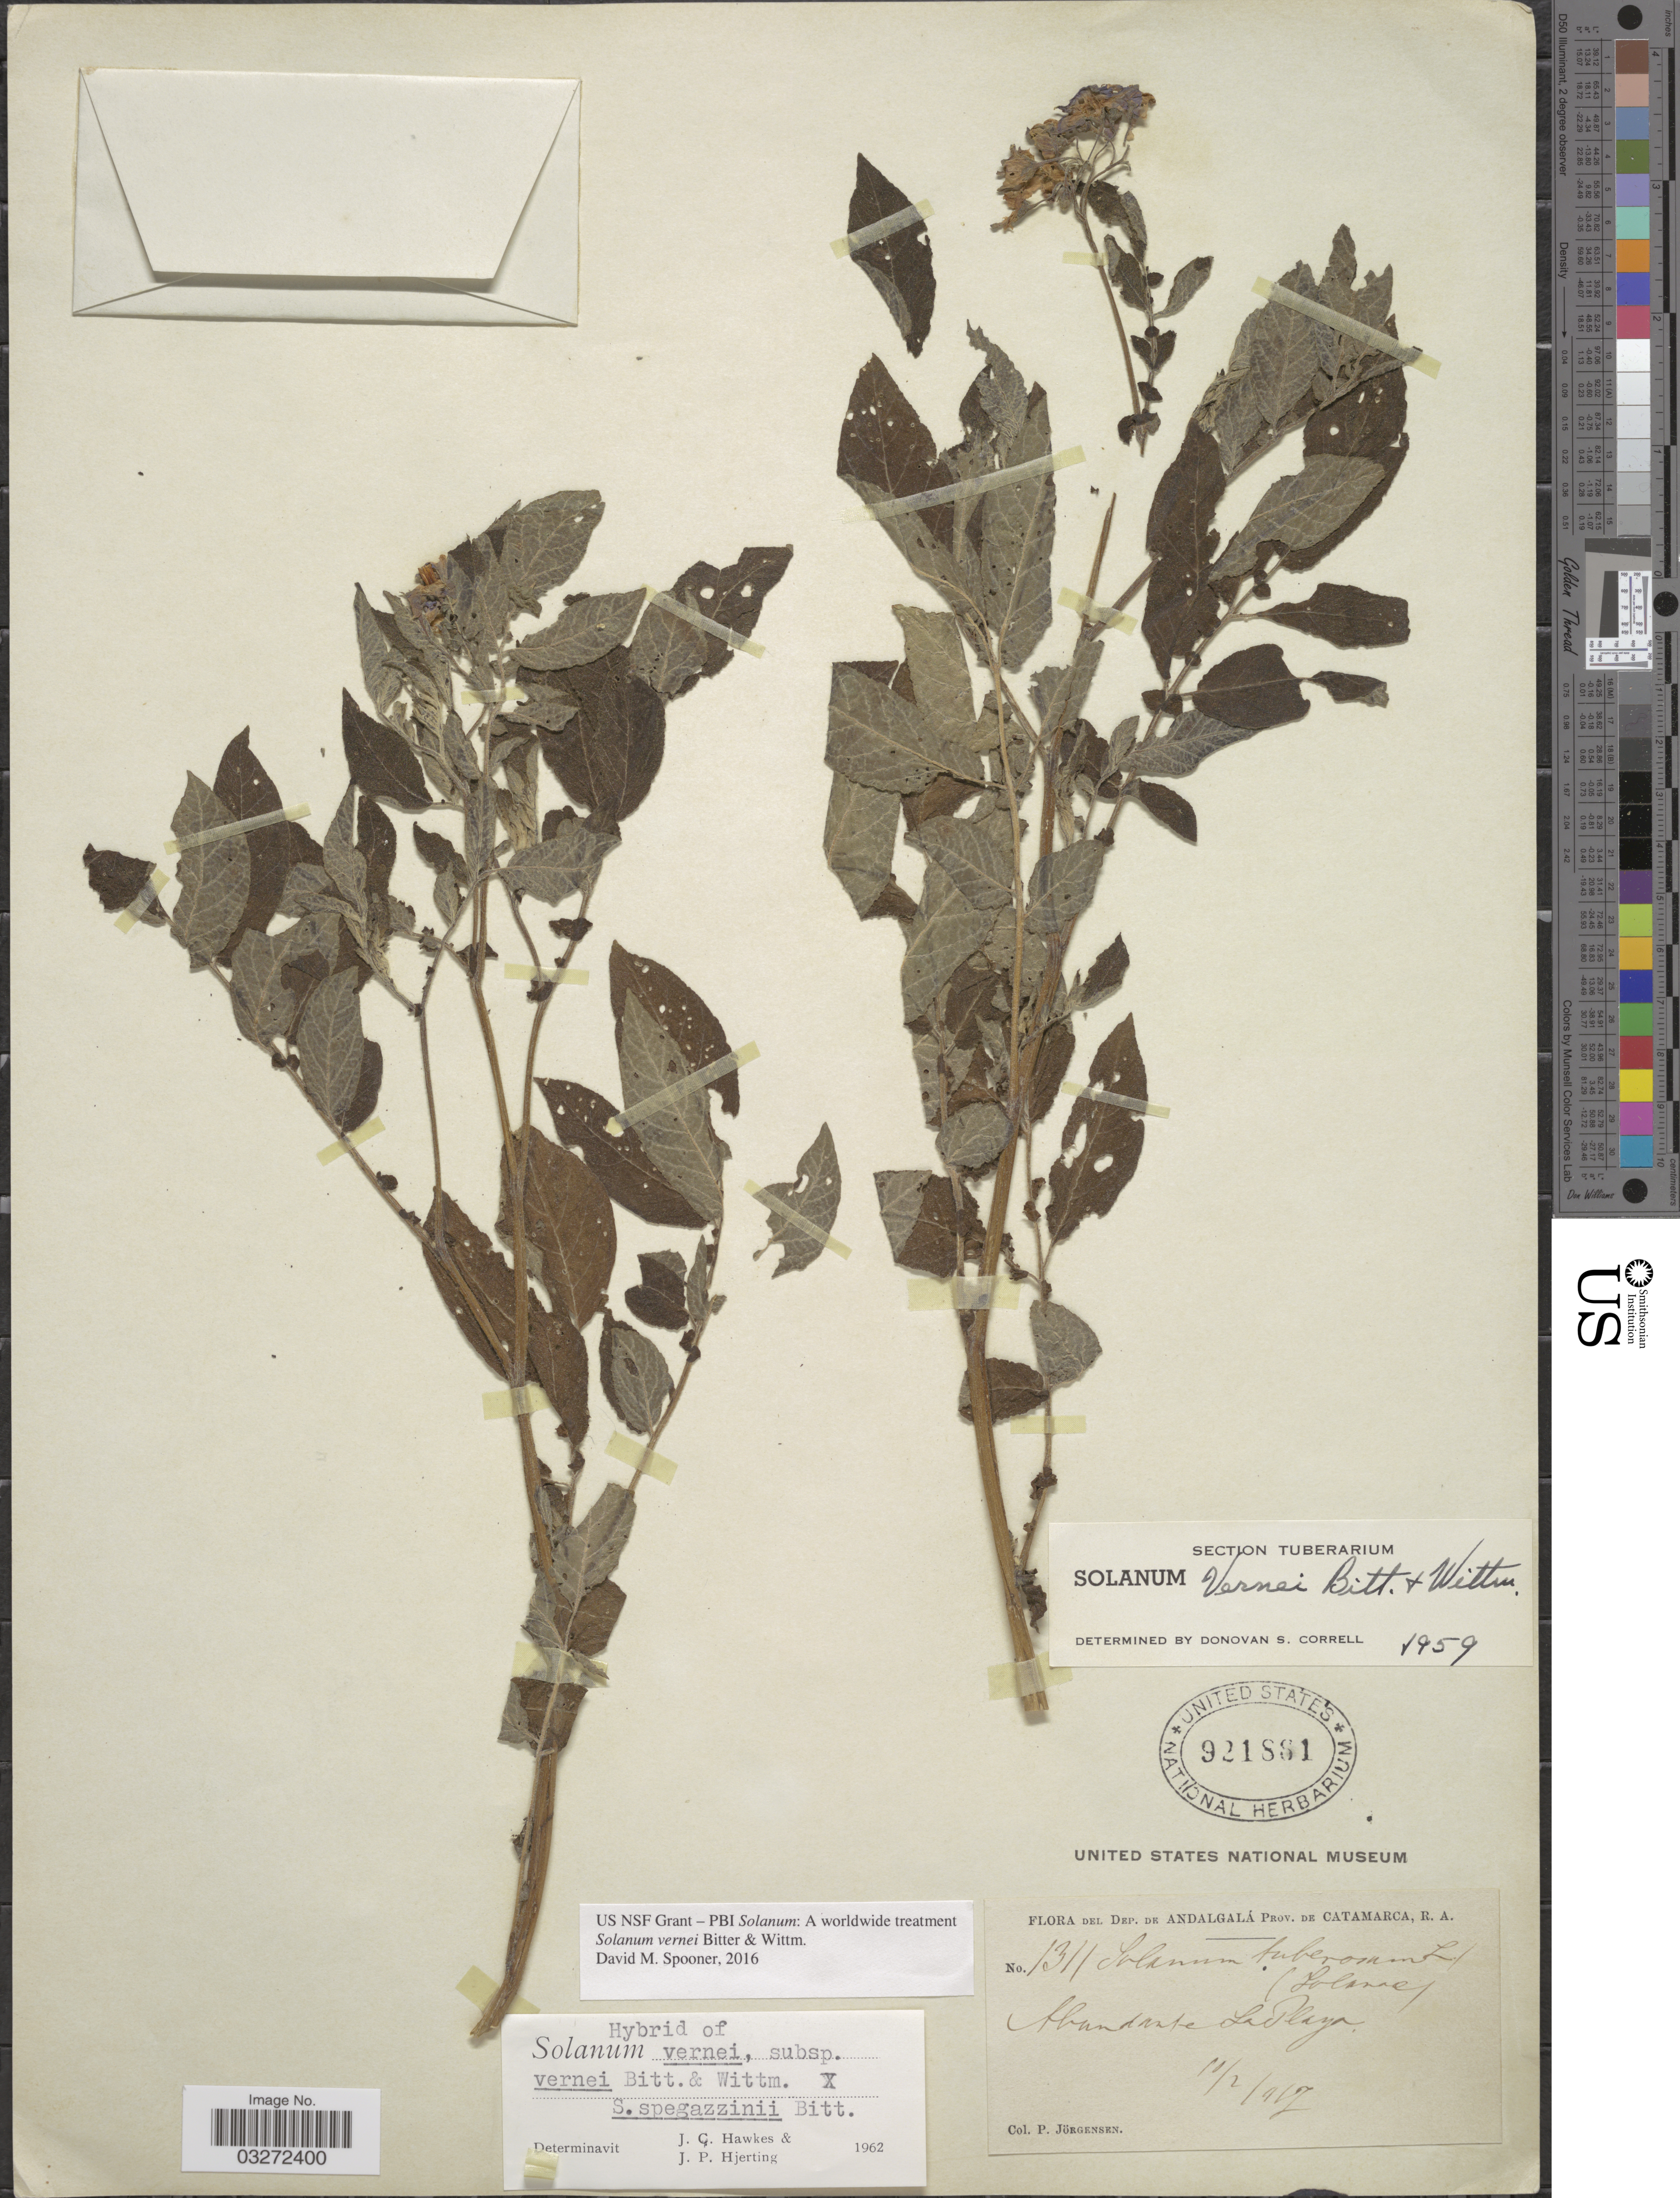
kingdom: Plantae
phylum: Tracheophyta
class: Magnoliopsida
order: Solanales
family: Solanaceae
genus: Solanum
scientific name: Solanum vernei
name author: Bitter & Wittm.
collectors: P. Jörgensen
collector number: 1311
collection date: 1917-02-10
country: Argentina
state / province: Catamarca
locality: Dep. de Andalgalá, Abundante La Playa.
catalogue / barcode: US 921881